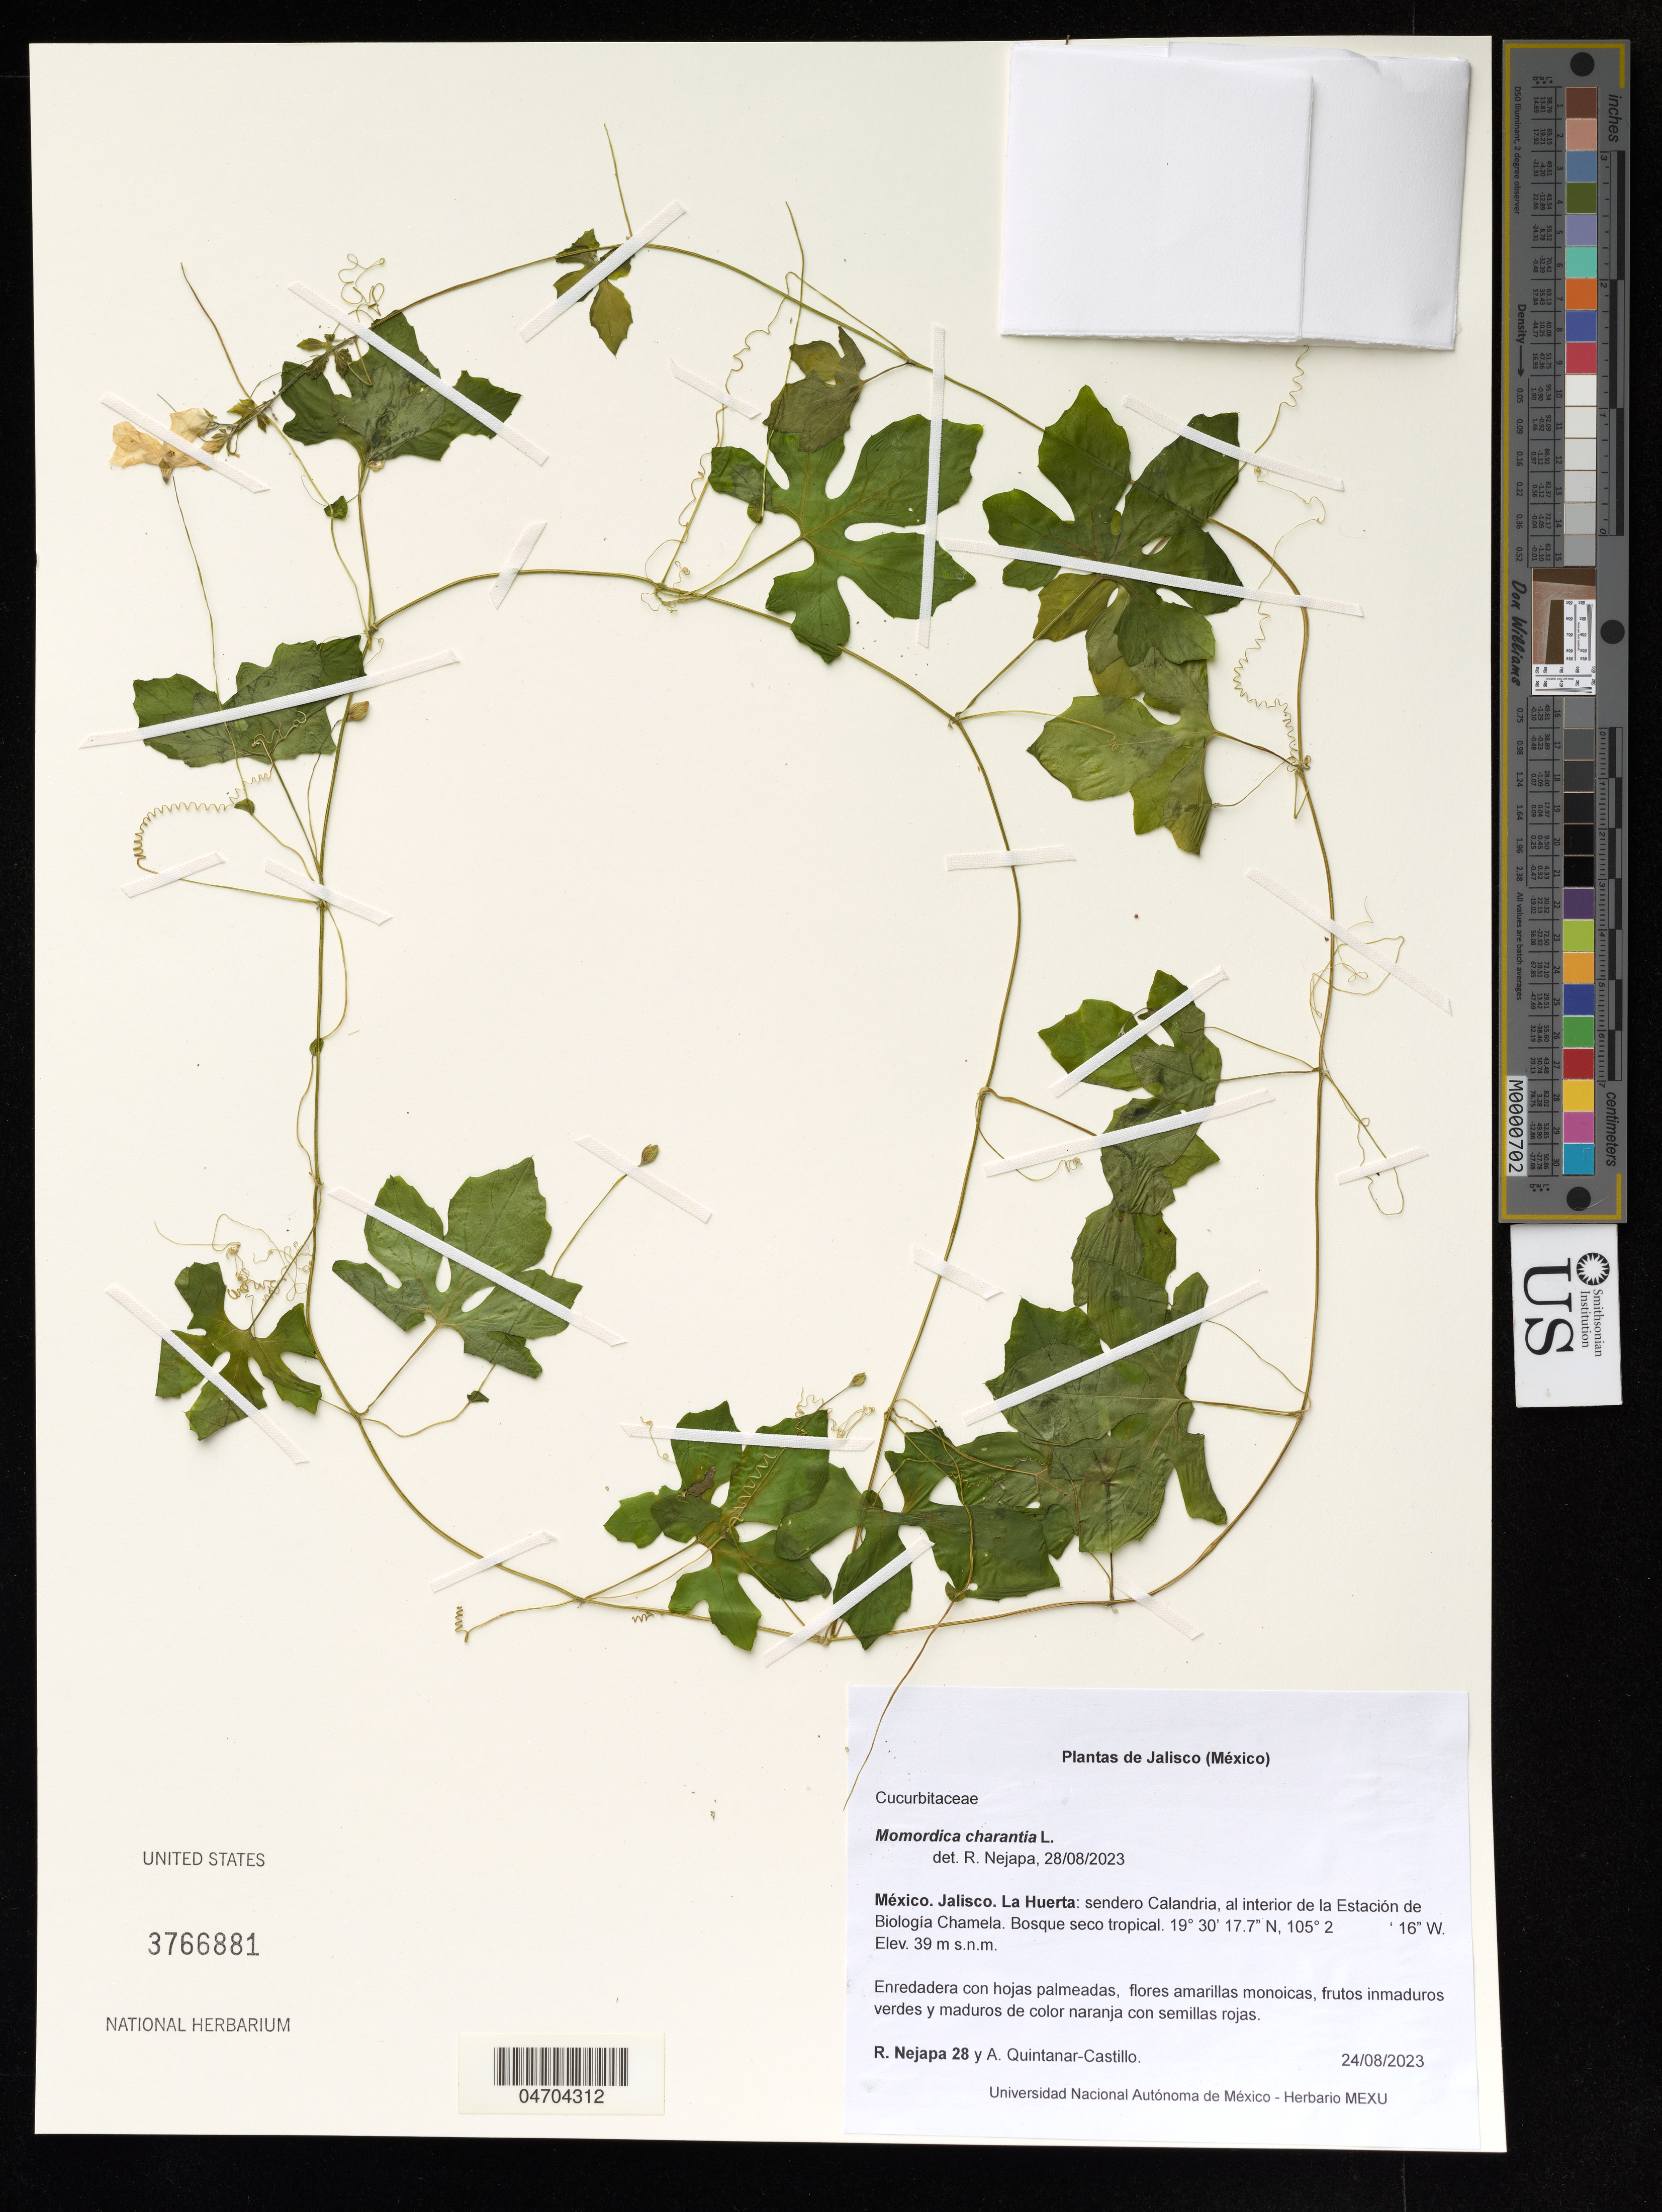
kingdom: Plantae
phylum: Tracheophyta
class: Magnoliopsida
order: Cucurbitales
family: Cucurbitaceae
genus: Momordica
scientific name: Momordica charantia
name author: L.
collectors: R. Nejapa & A. Quintanar Castillo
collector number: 28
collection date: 2023-08-24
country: Mexico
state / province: Jalisco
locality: La Huerta: sendero Calandria, al interior de la Estación de Biología Chamela.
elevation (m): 39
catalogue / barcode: US 3766881